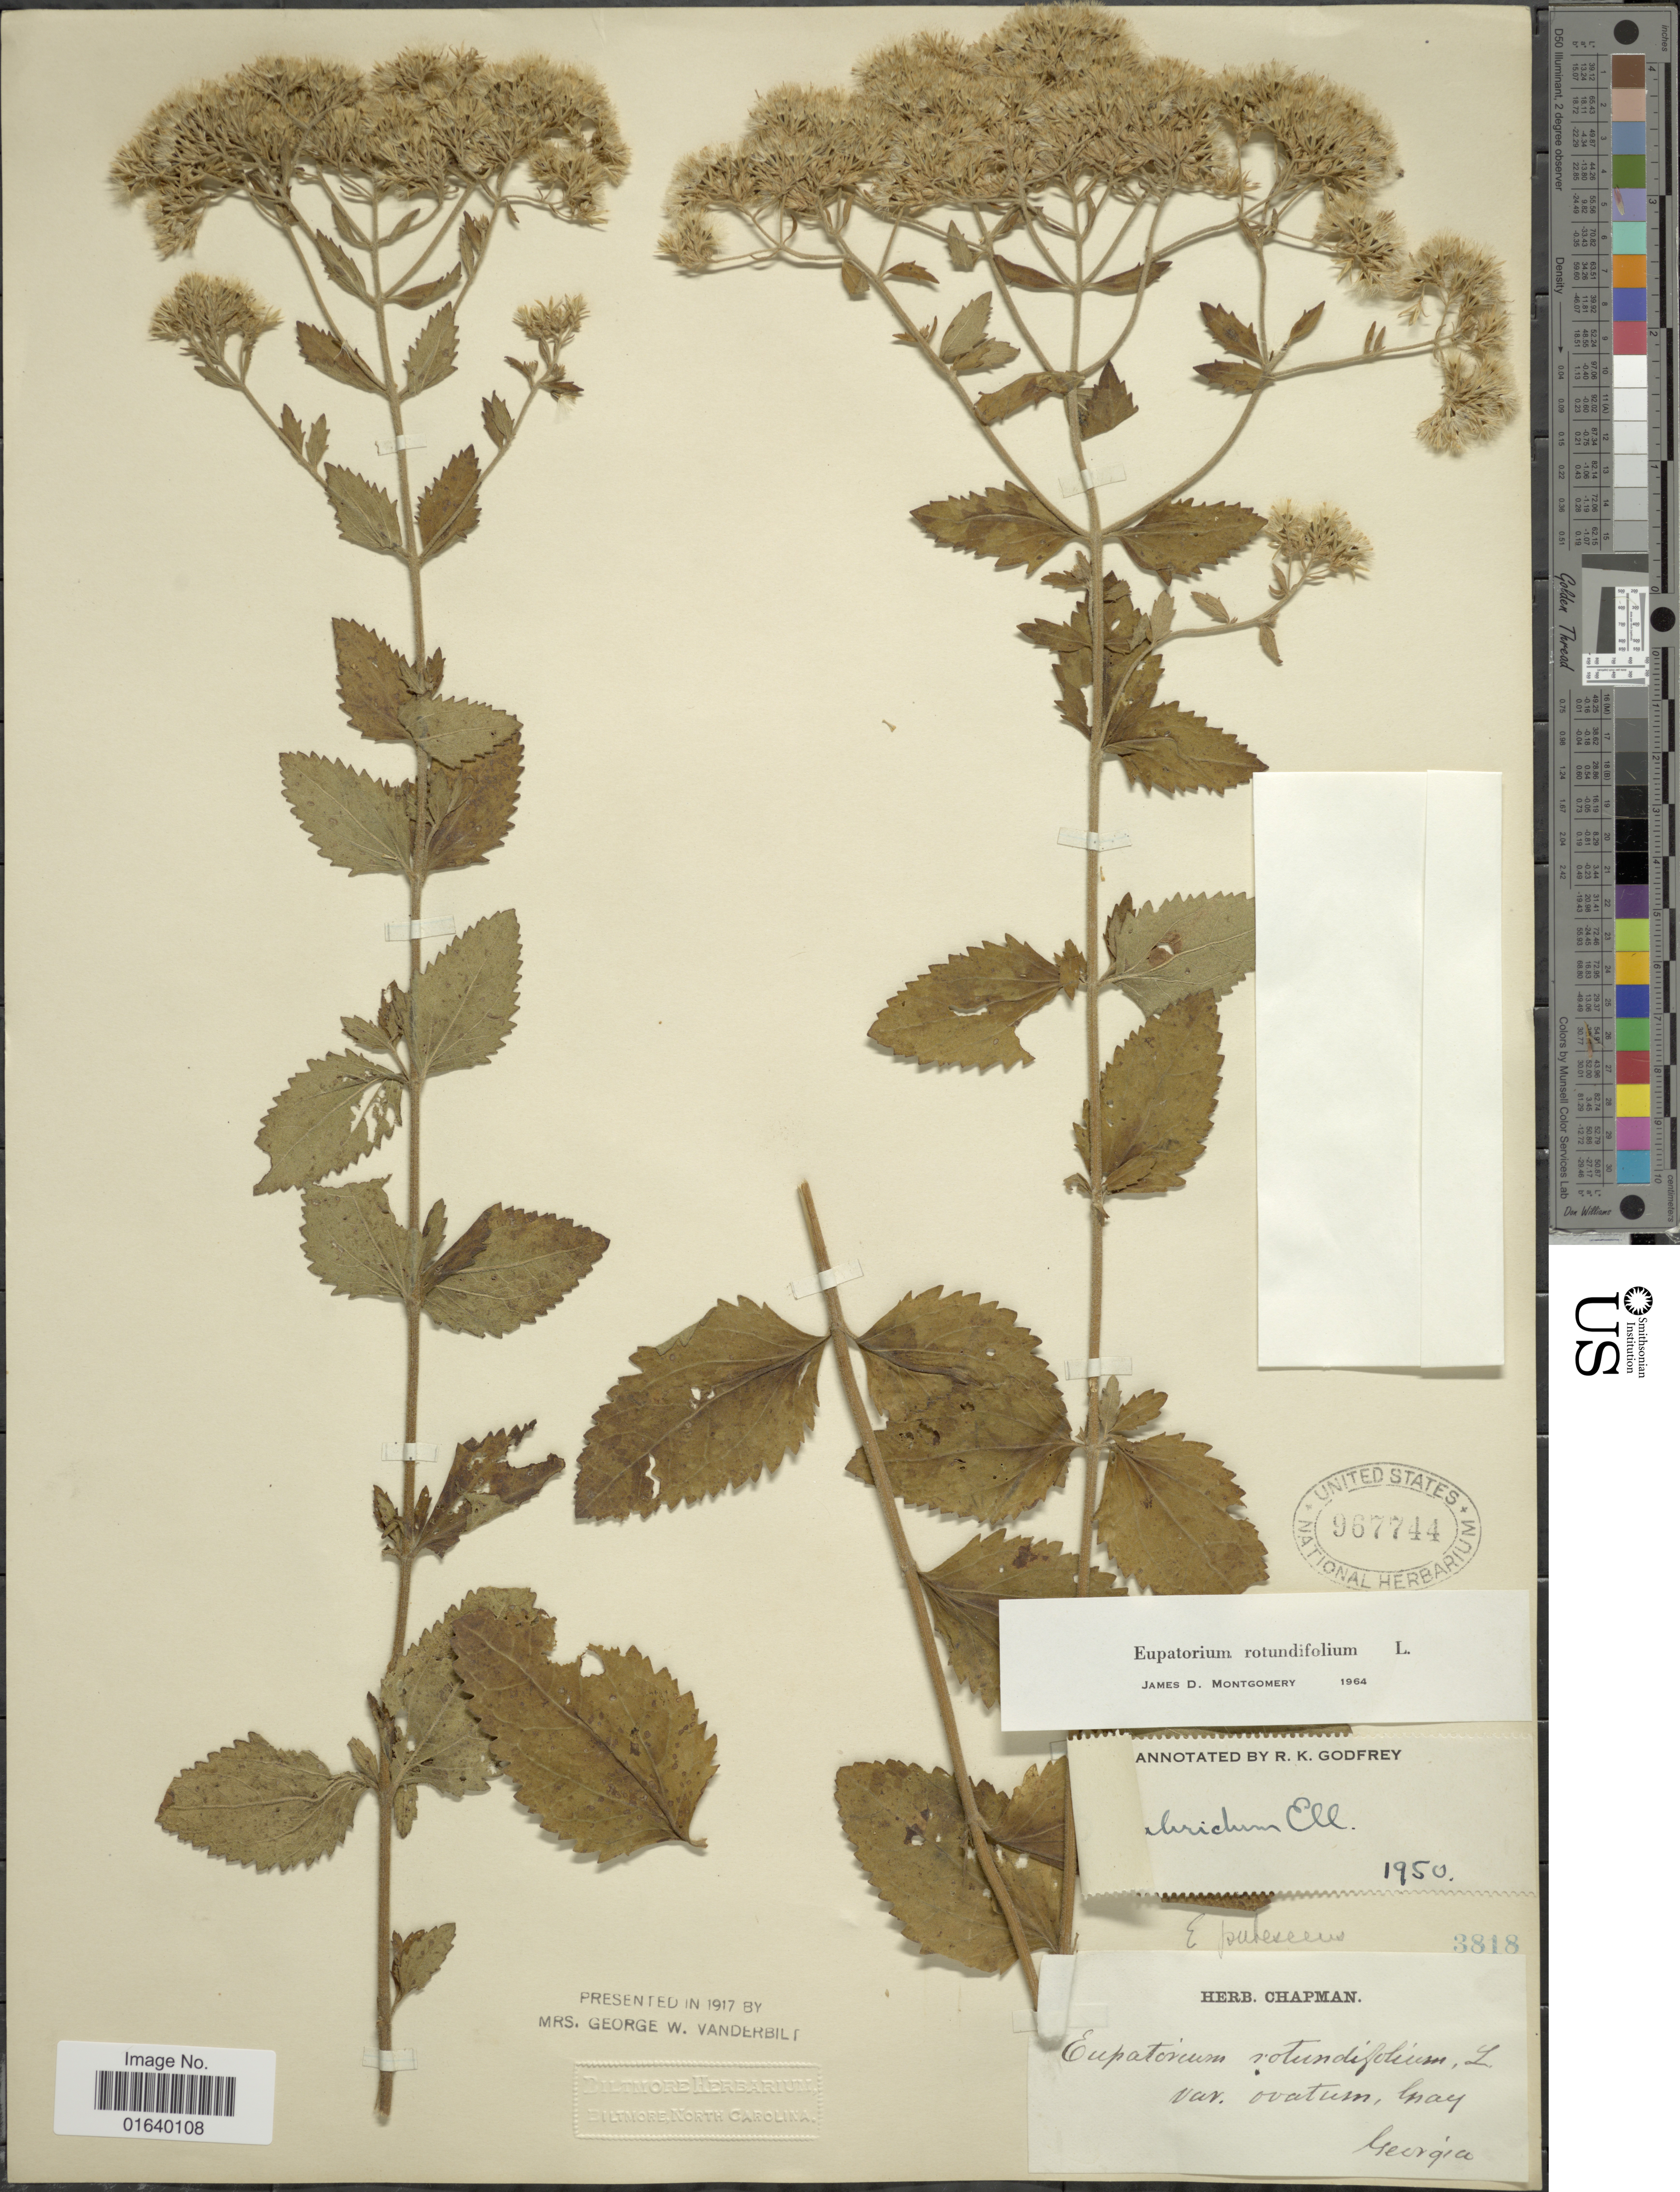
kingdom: Plantae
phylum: Tracheophyta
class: Magnoliopsida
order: Asterales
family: Asteraceae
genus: Eupatorium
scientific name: Eupatorium rotundifolium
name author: L.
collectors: ex herb. Chapman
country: United States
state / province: Georgia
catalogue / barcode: US 967744